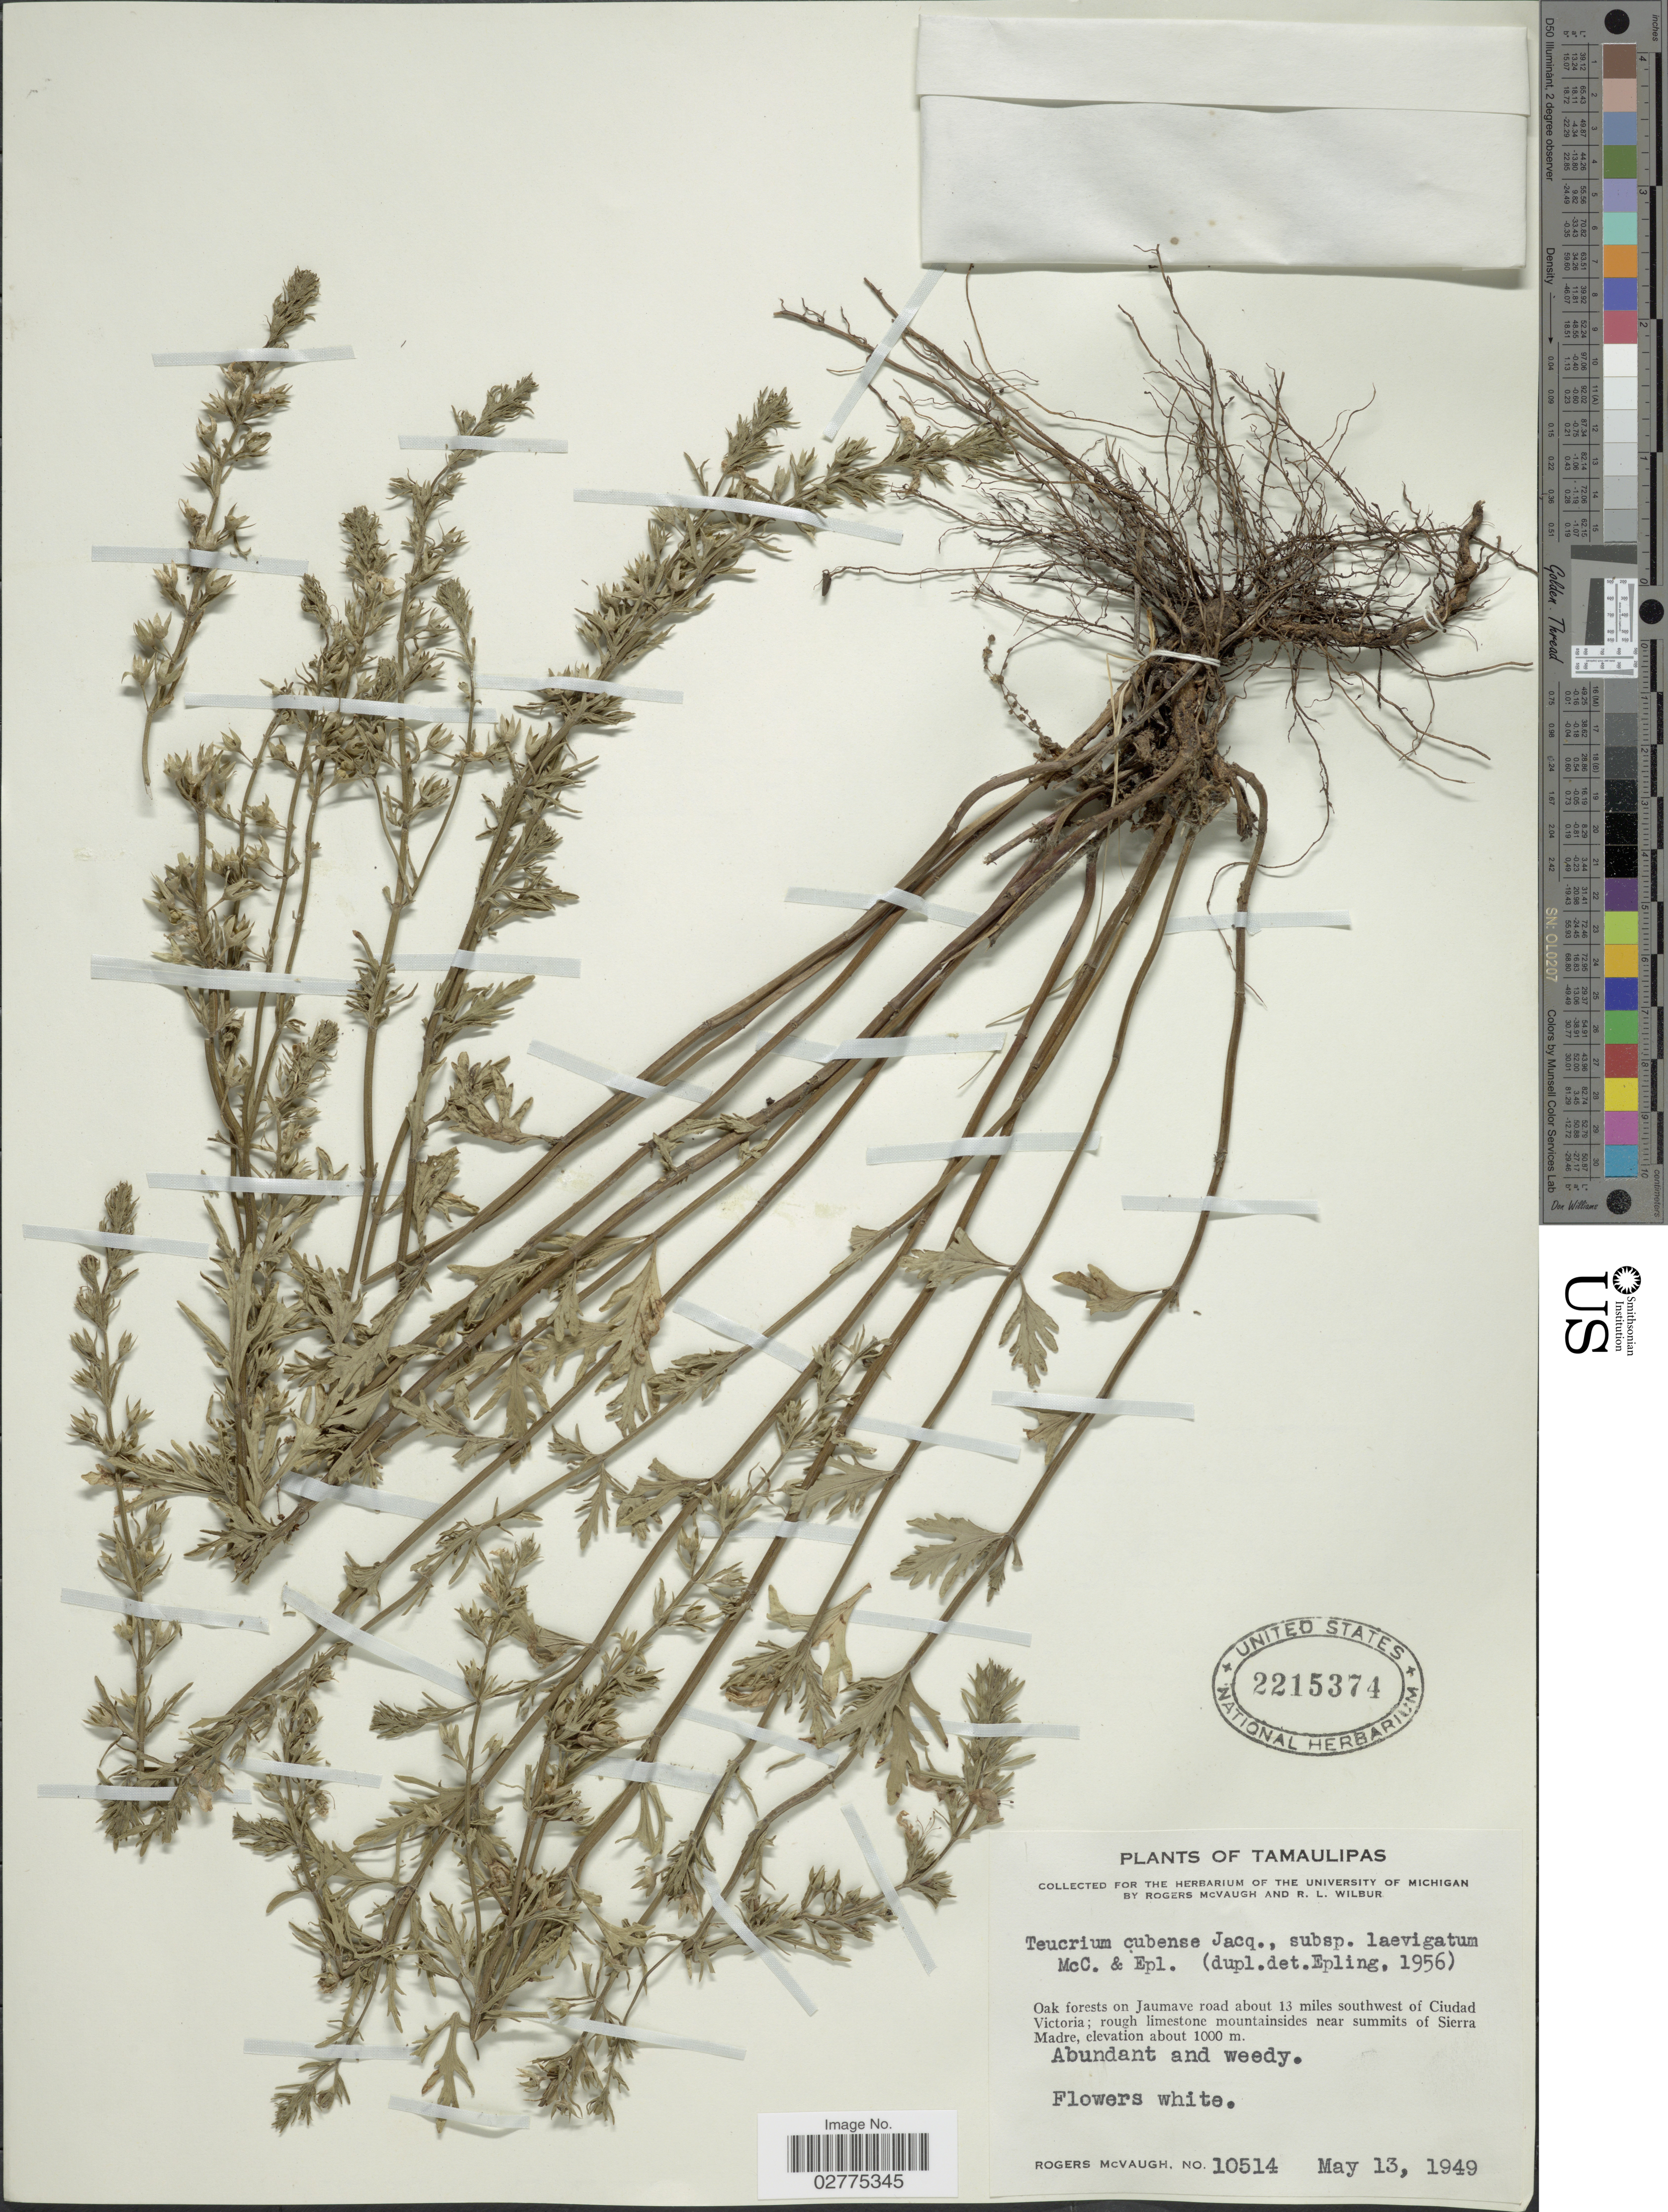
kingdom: Plantae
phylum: Tracheophyta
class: Magnoliopsida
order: Lamiales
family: Lamiaceae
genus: Teucrium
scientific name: Teucrium cubense subsp. laevigatum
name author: Jacq.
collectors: R. McVaugh & R. L. Wilbur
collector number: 10514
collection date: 1949-05-13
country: Mexico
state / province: Tamaulipas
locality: Tamaulipas, Oak forests on Jaumave road about 13 miles southwest of Ciudad Victoria; rough limestone moutainsides near summits of Sierra Madre.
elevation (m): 1000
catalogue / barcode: US 2215374